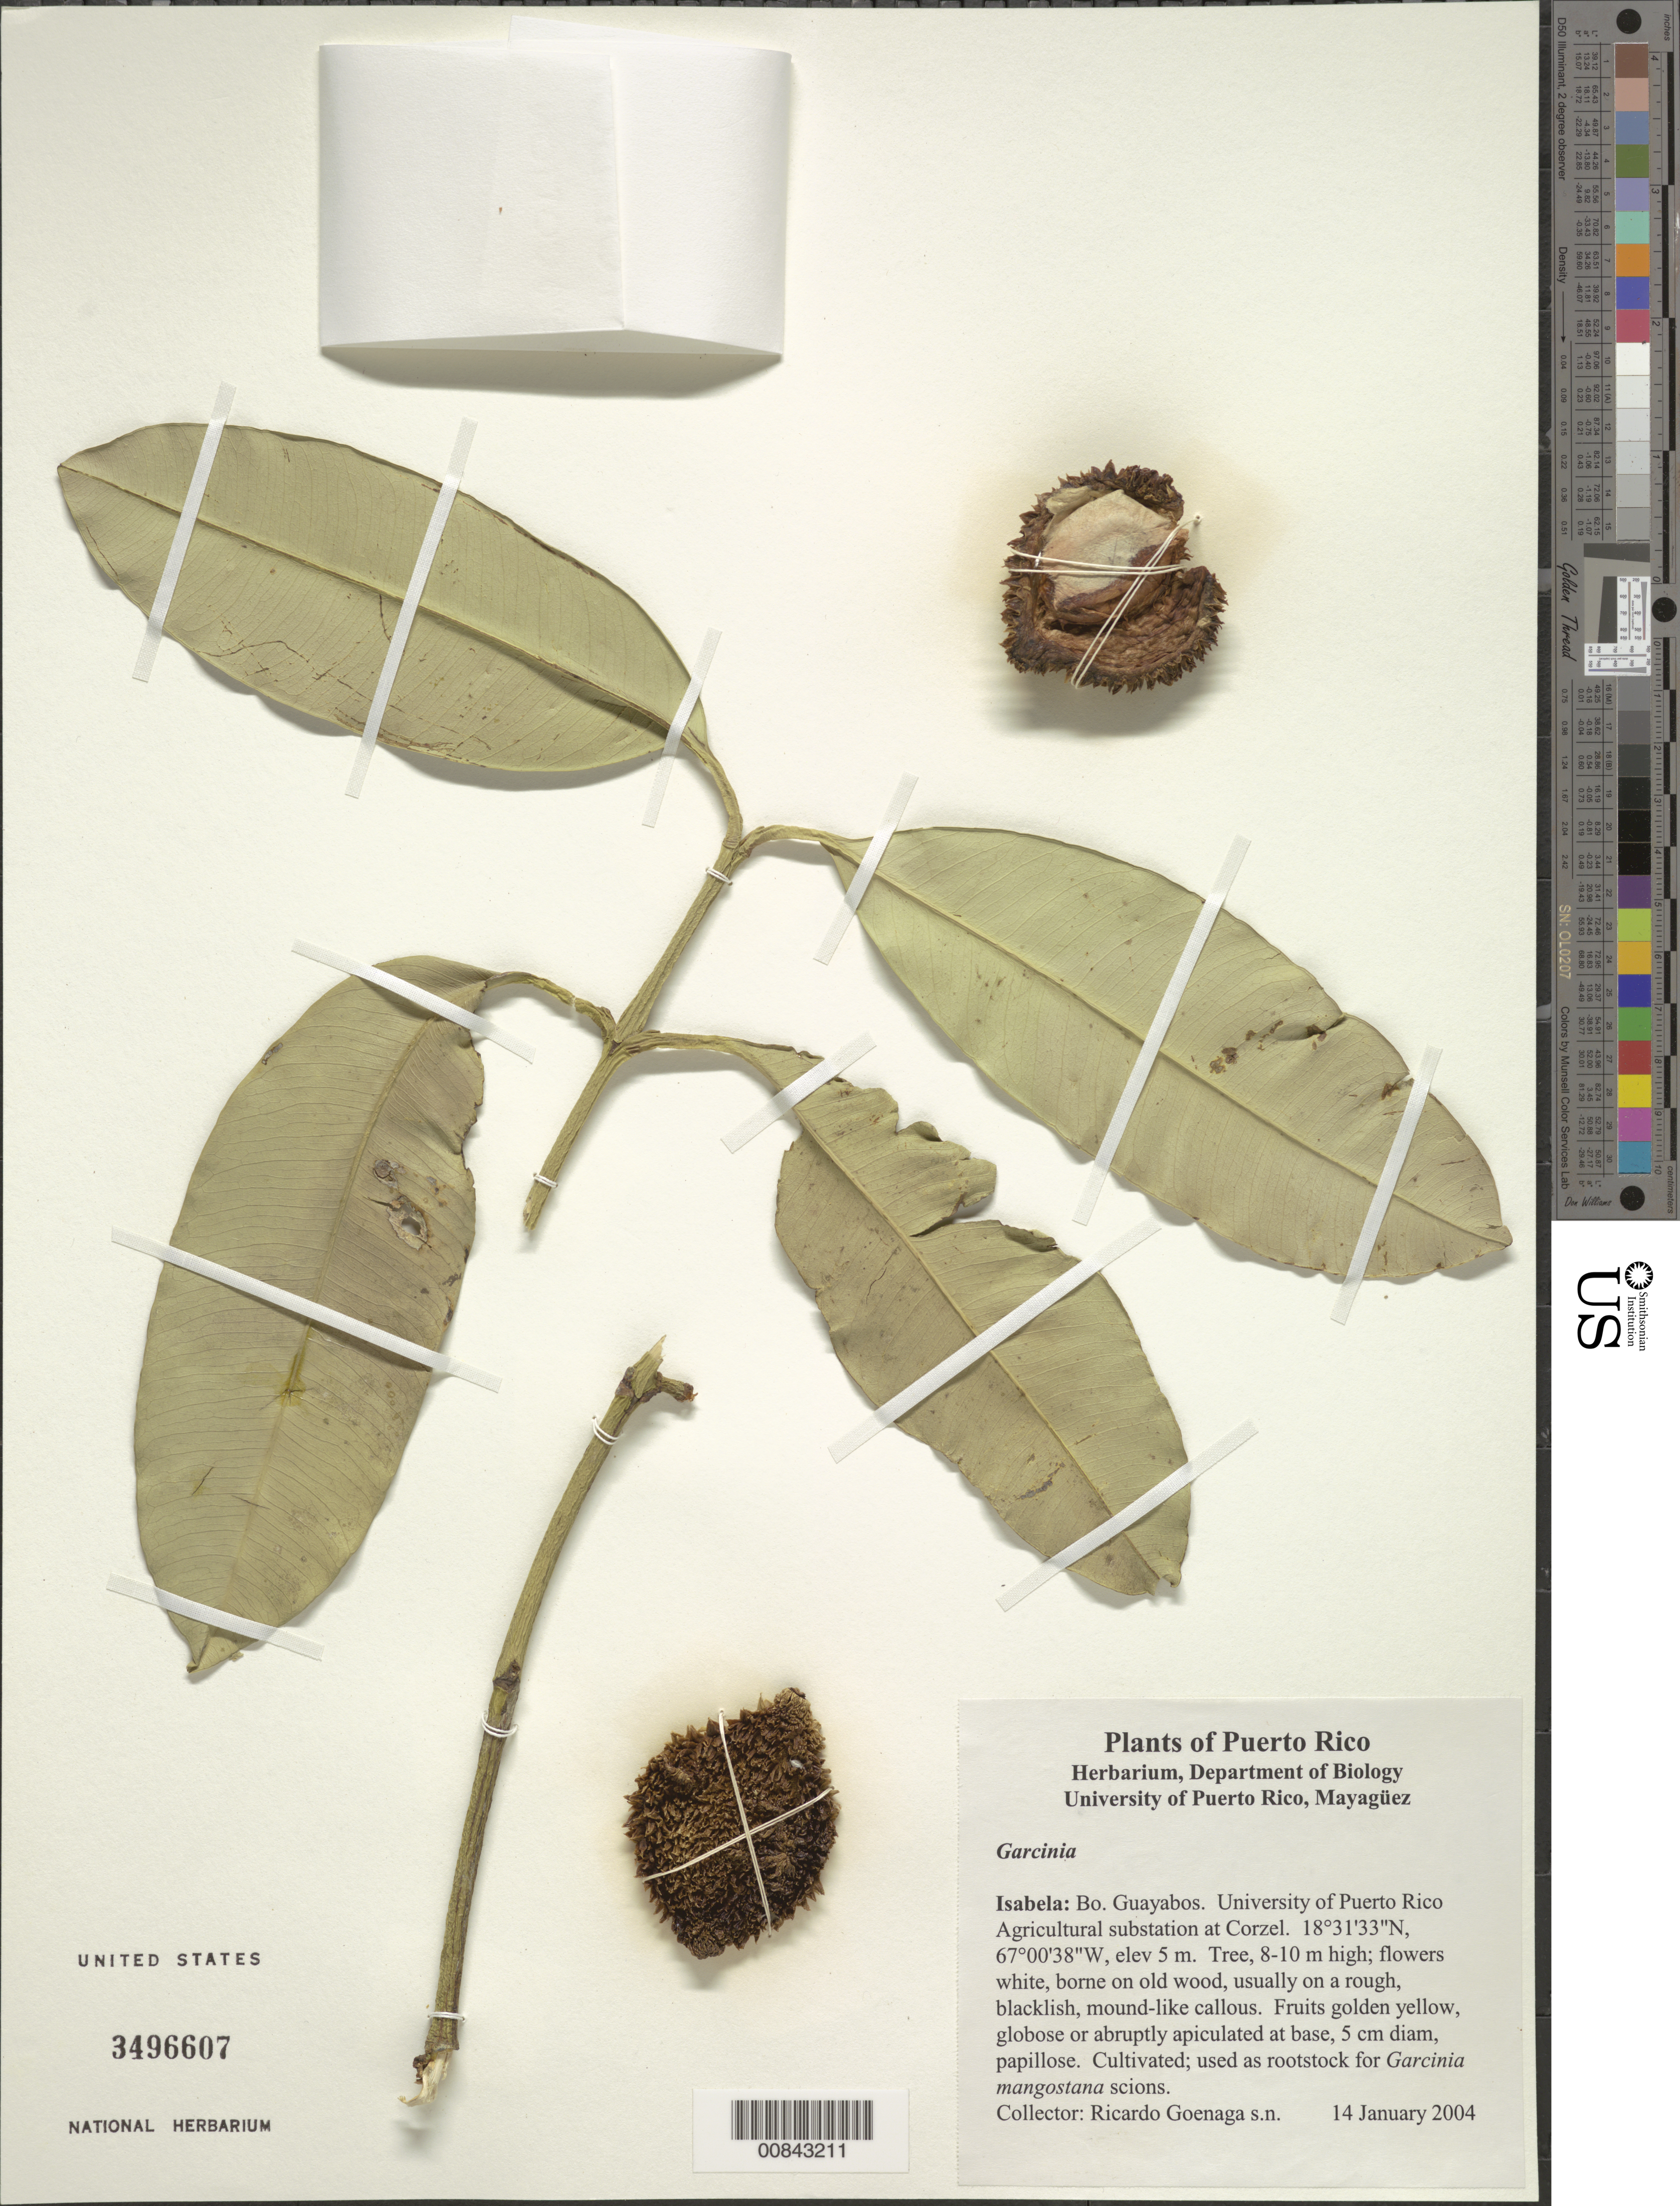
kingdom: Plantae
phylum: Tracheophyta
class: Magnoliopsida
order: Malpighiales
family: Clusiaceae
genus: Garcinia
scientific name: Garcinia sp.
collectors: R. Goenaga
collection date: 2004-01-14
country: Puerto Rico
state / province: Isabela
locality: Bo. Guayabos. University of Puerto Rico Agricultural substation at Corzel.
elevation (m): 5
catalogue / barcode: US 3496607